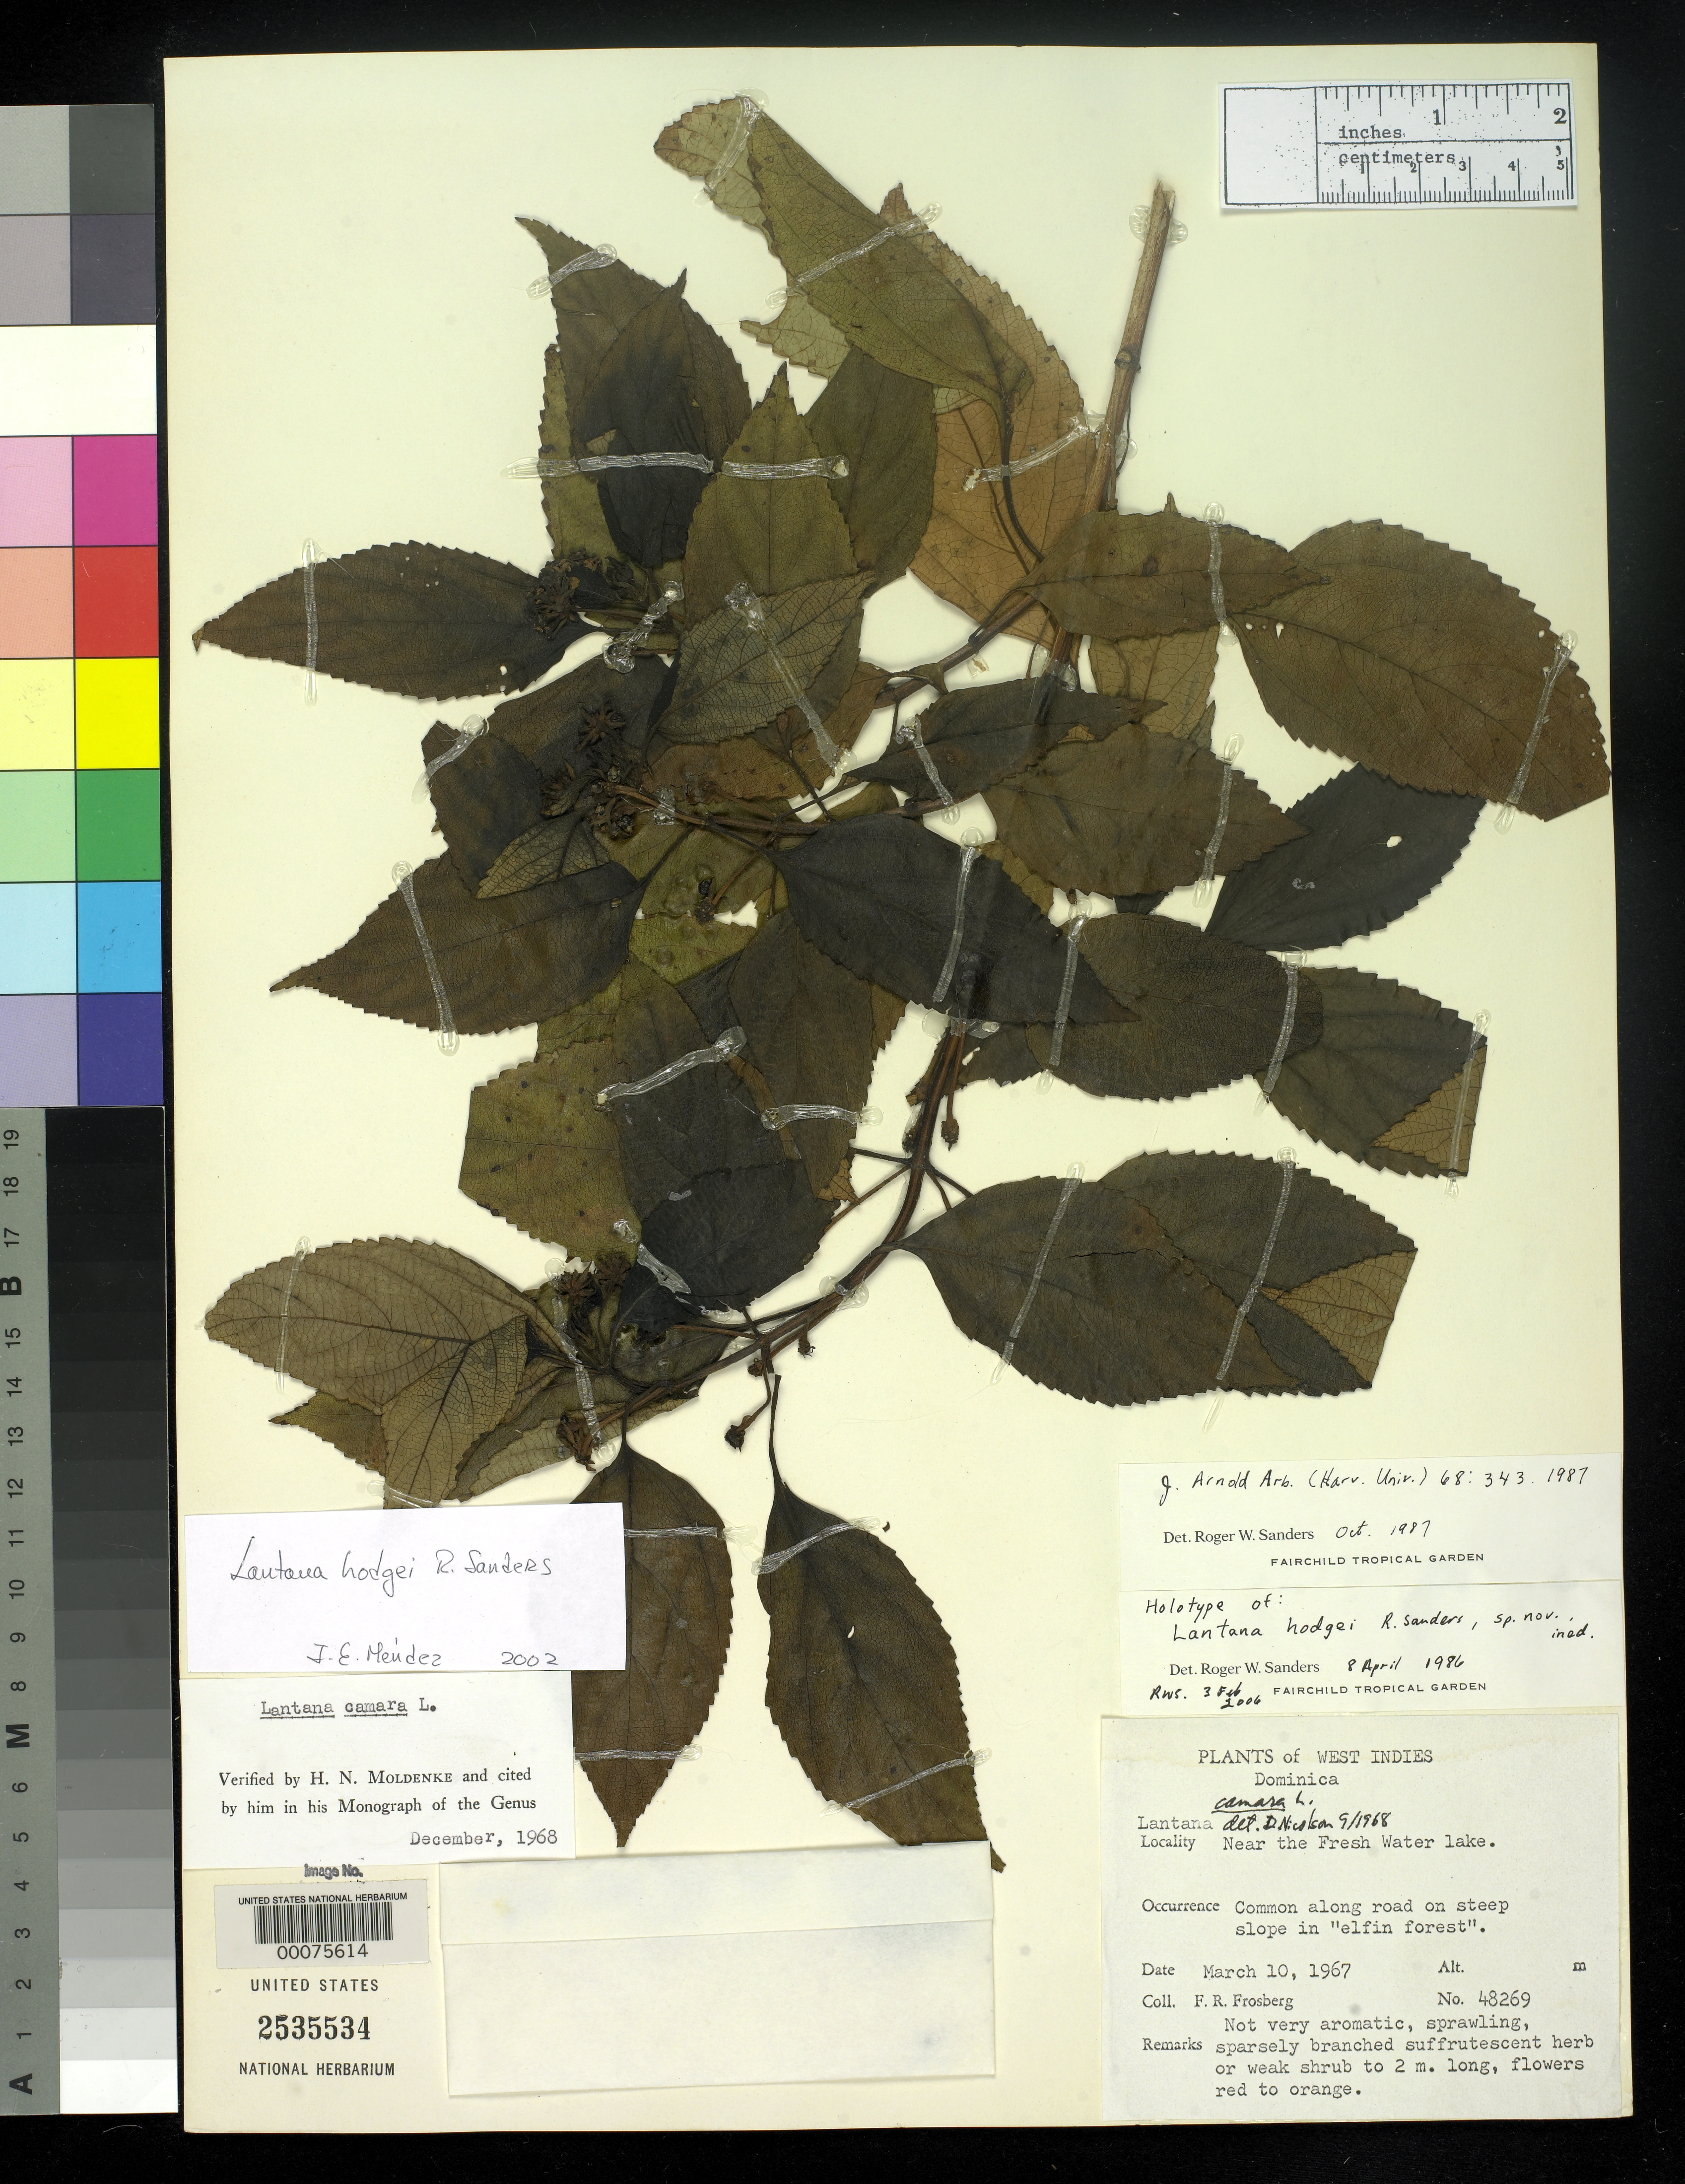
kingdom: Plantae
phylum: Tracheophyta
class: Magnoliopsida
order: Lamiales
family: Verbenaceae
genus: Lantana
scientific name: Lantana hodgei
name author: Sanders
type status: Holotype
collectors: F. R. Fosberg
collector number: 48269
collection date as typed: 10 Mar 1967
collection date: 1967-03-10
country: Dominica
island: Dominica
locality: Near fresh water lake, steep slope in "elfin forest".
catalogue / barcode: US 2535534